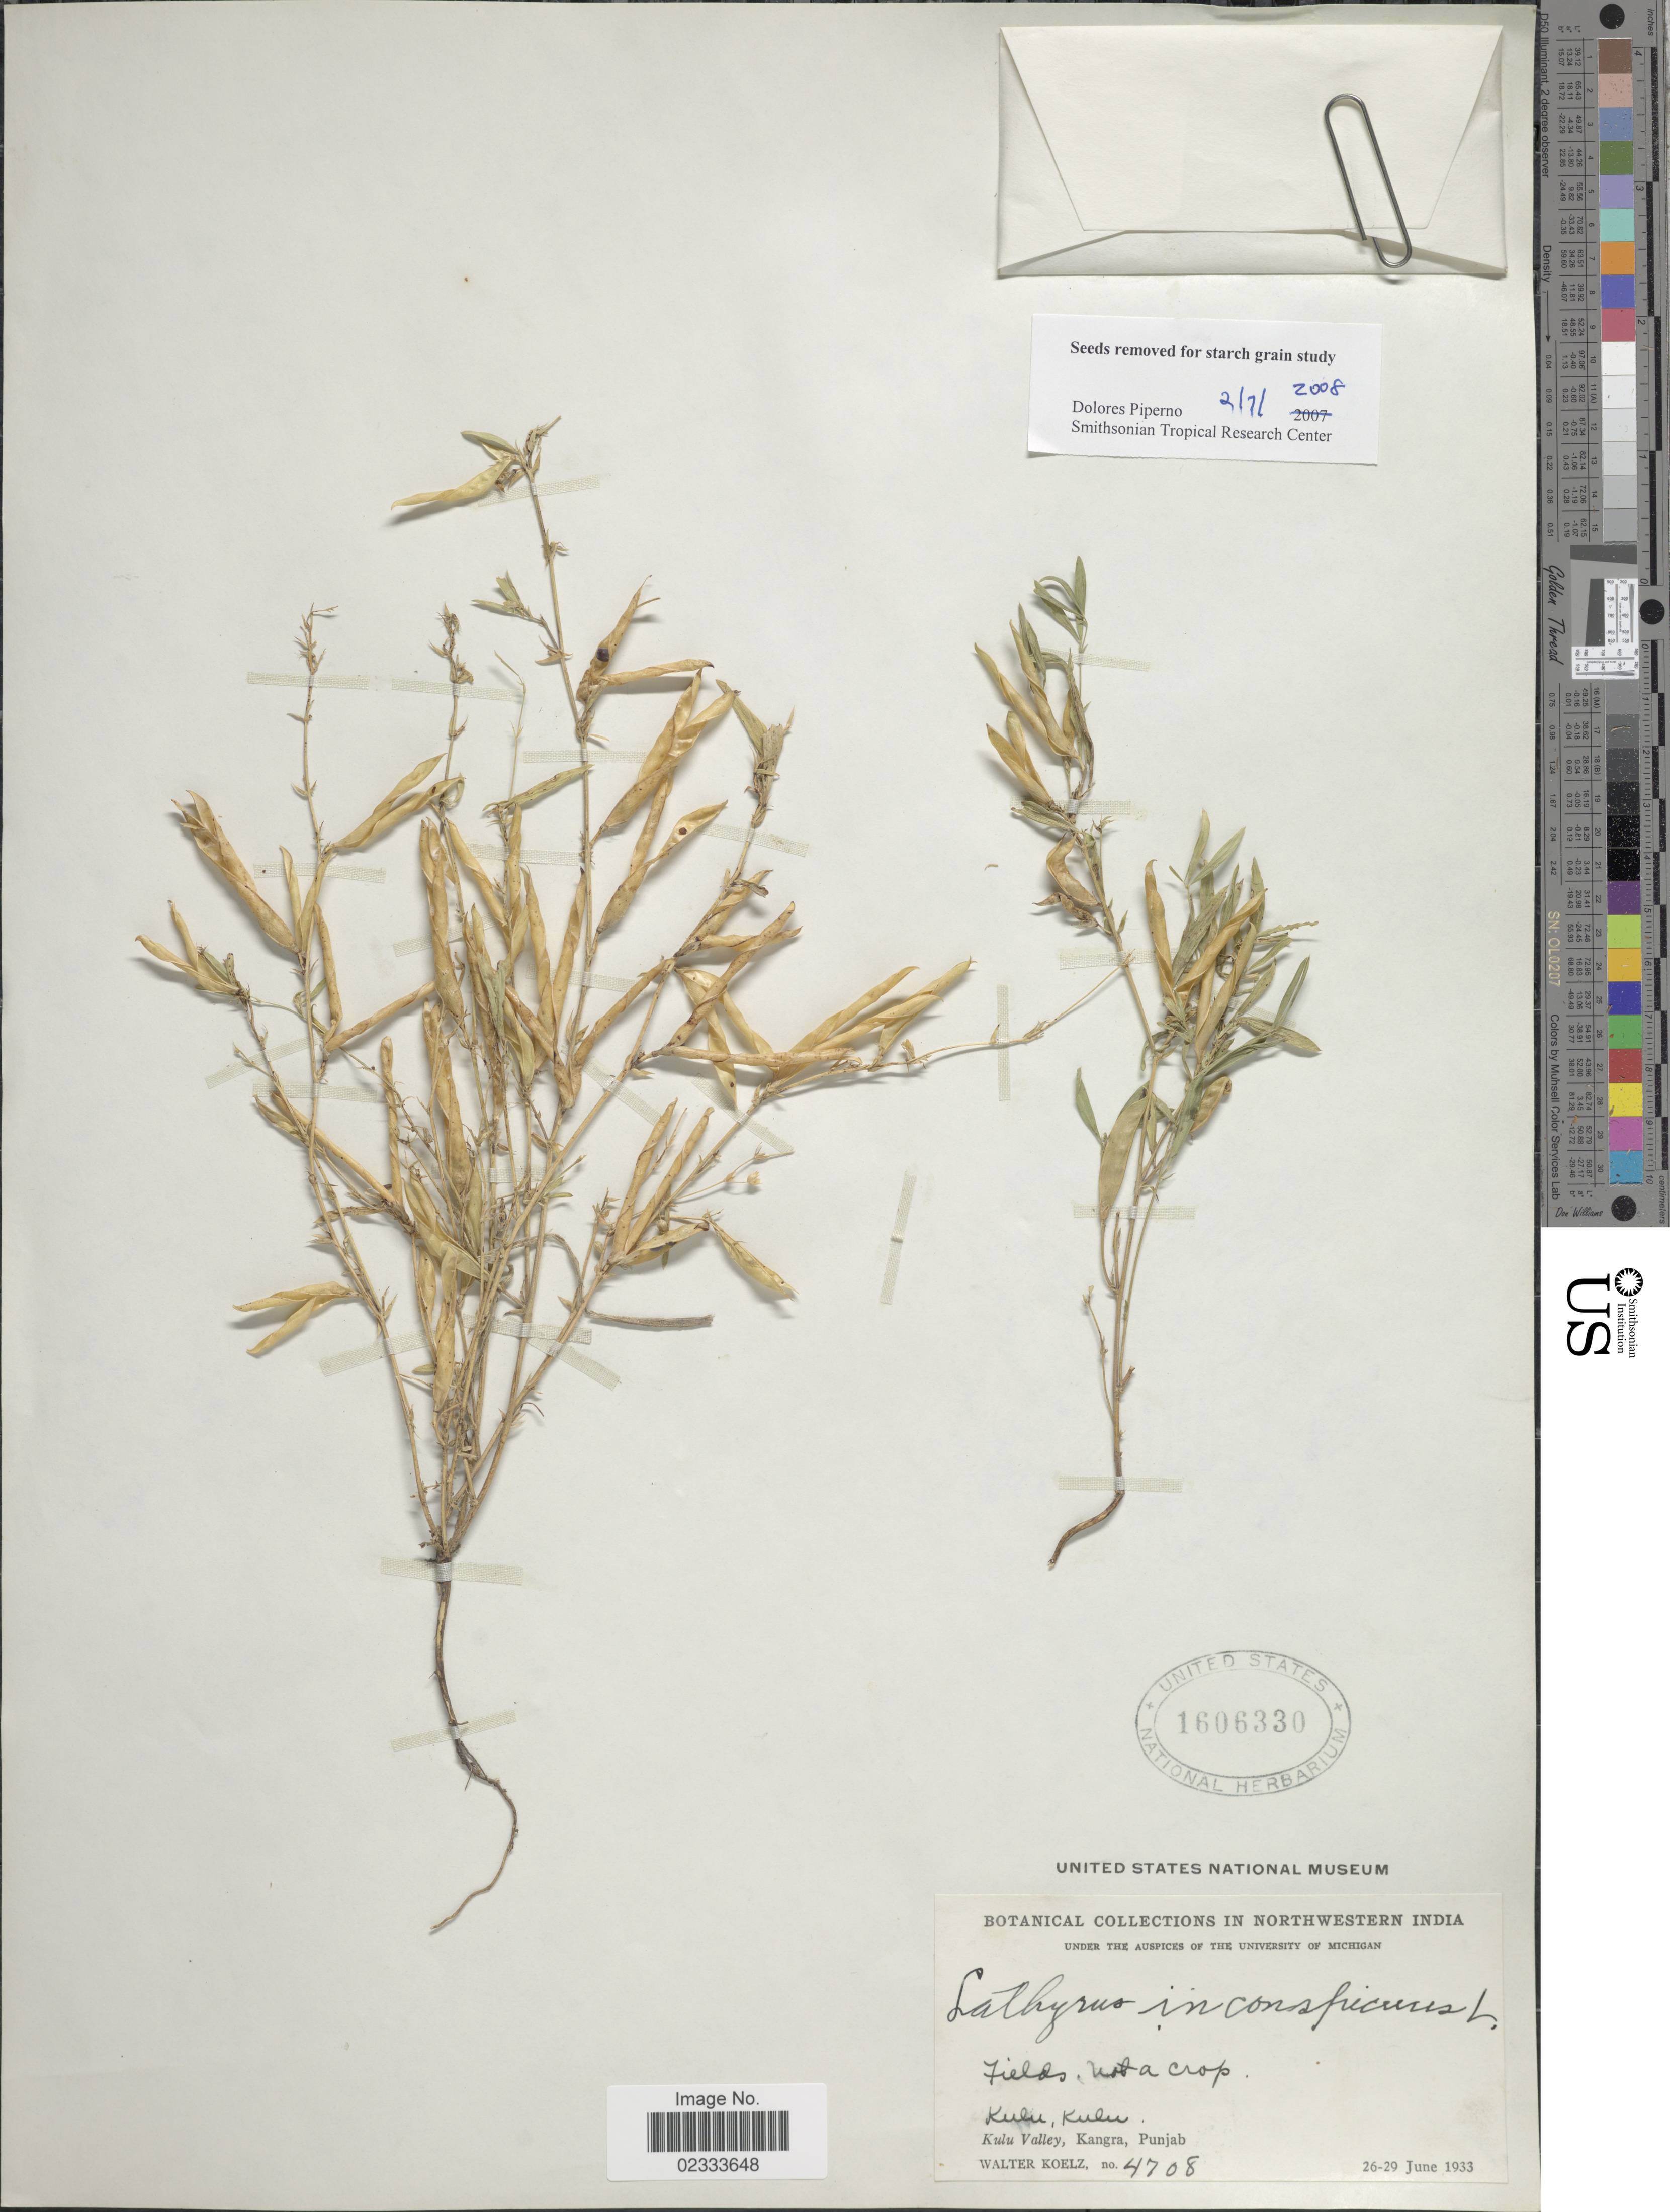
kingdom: Plantae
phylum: Tracheophyta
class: Magnoliopsida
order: Fabales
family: Fabaceae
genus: Lathyrus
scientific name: Lathyrus inconspicuus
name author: L.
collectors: W. N. Koelz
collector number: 4708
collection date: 1933-06-26/1933-06-29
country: India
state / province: Himachal Pradesh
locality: Northwestern India, Kulu, Kulu, Kulu Valley, Kangra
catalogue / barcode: US 1606330